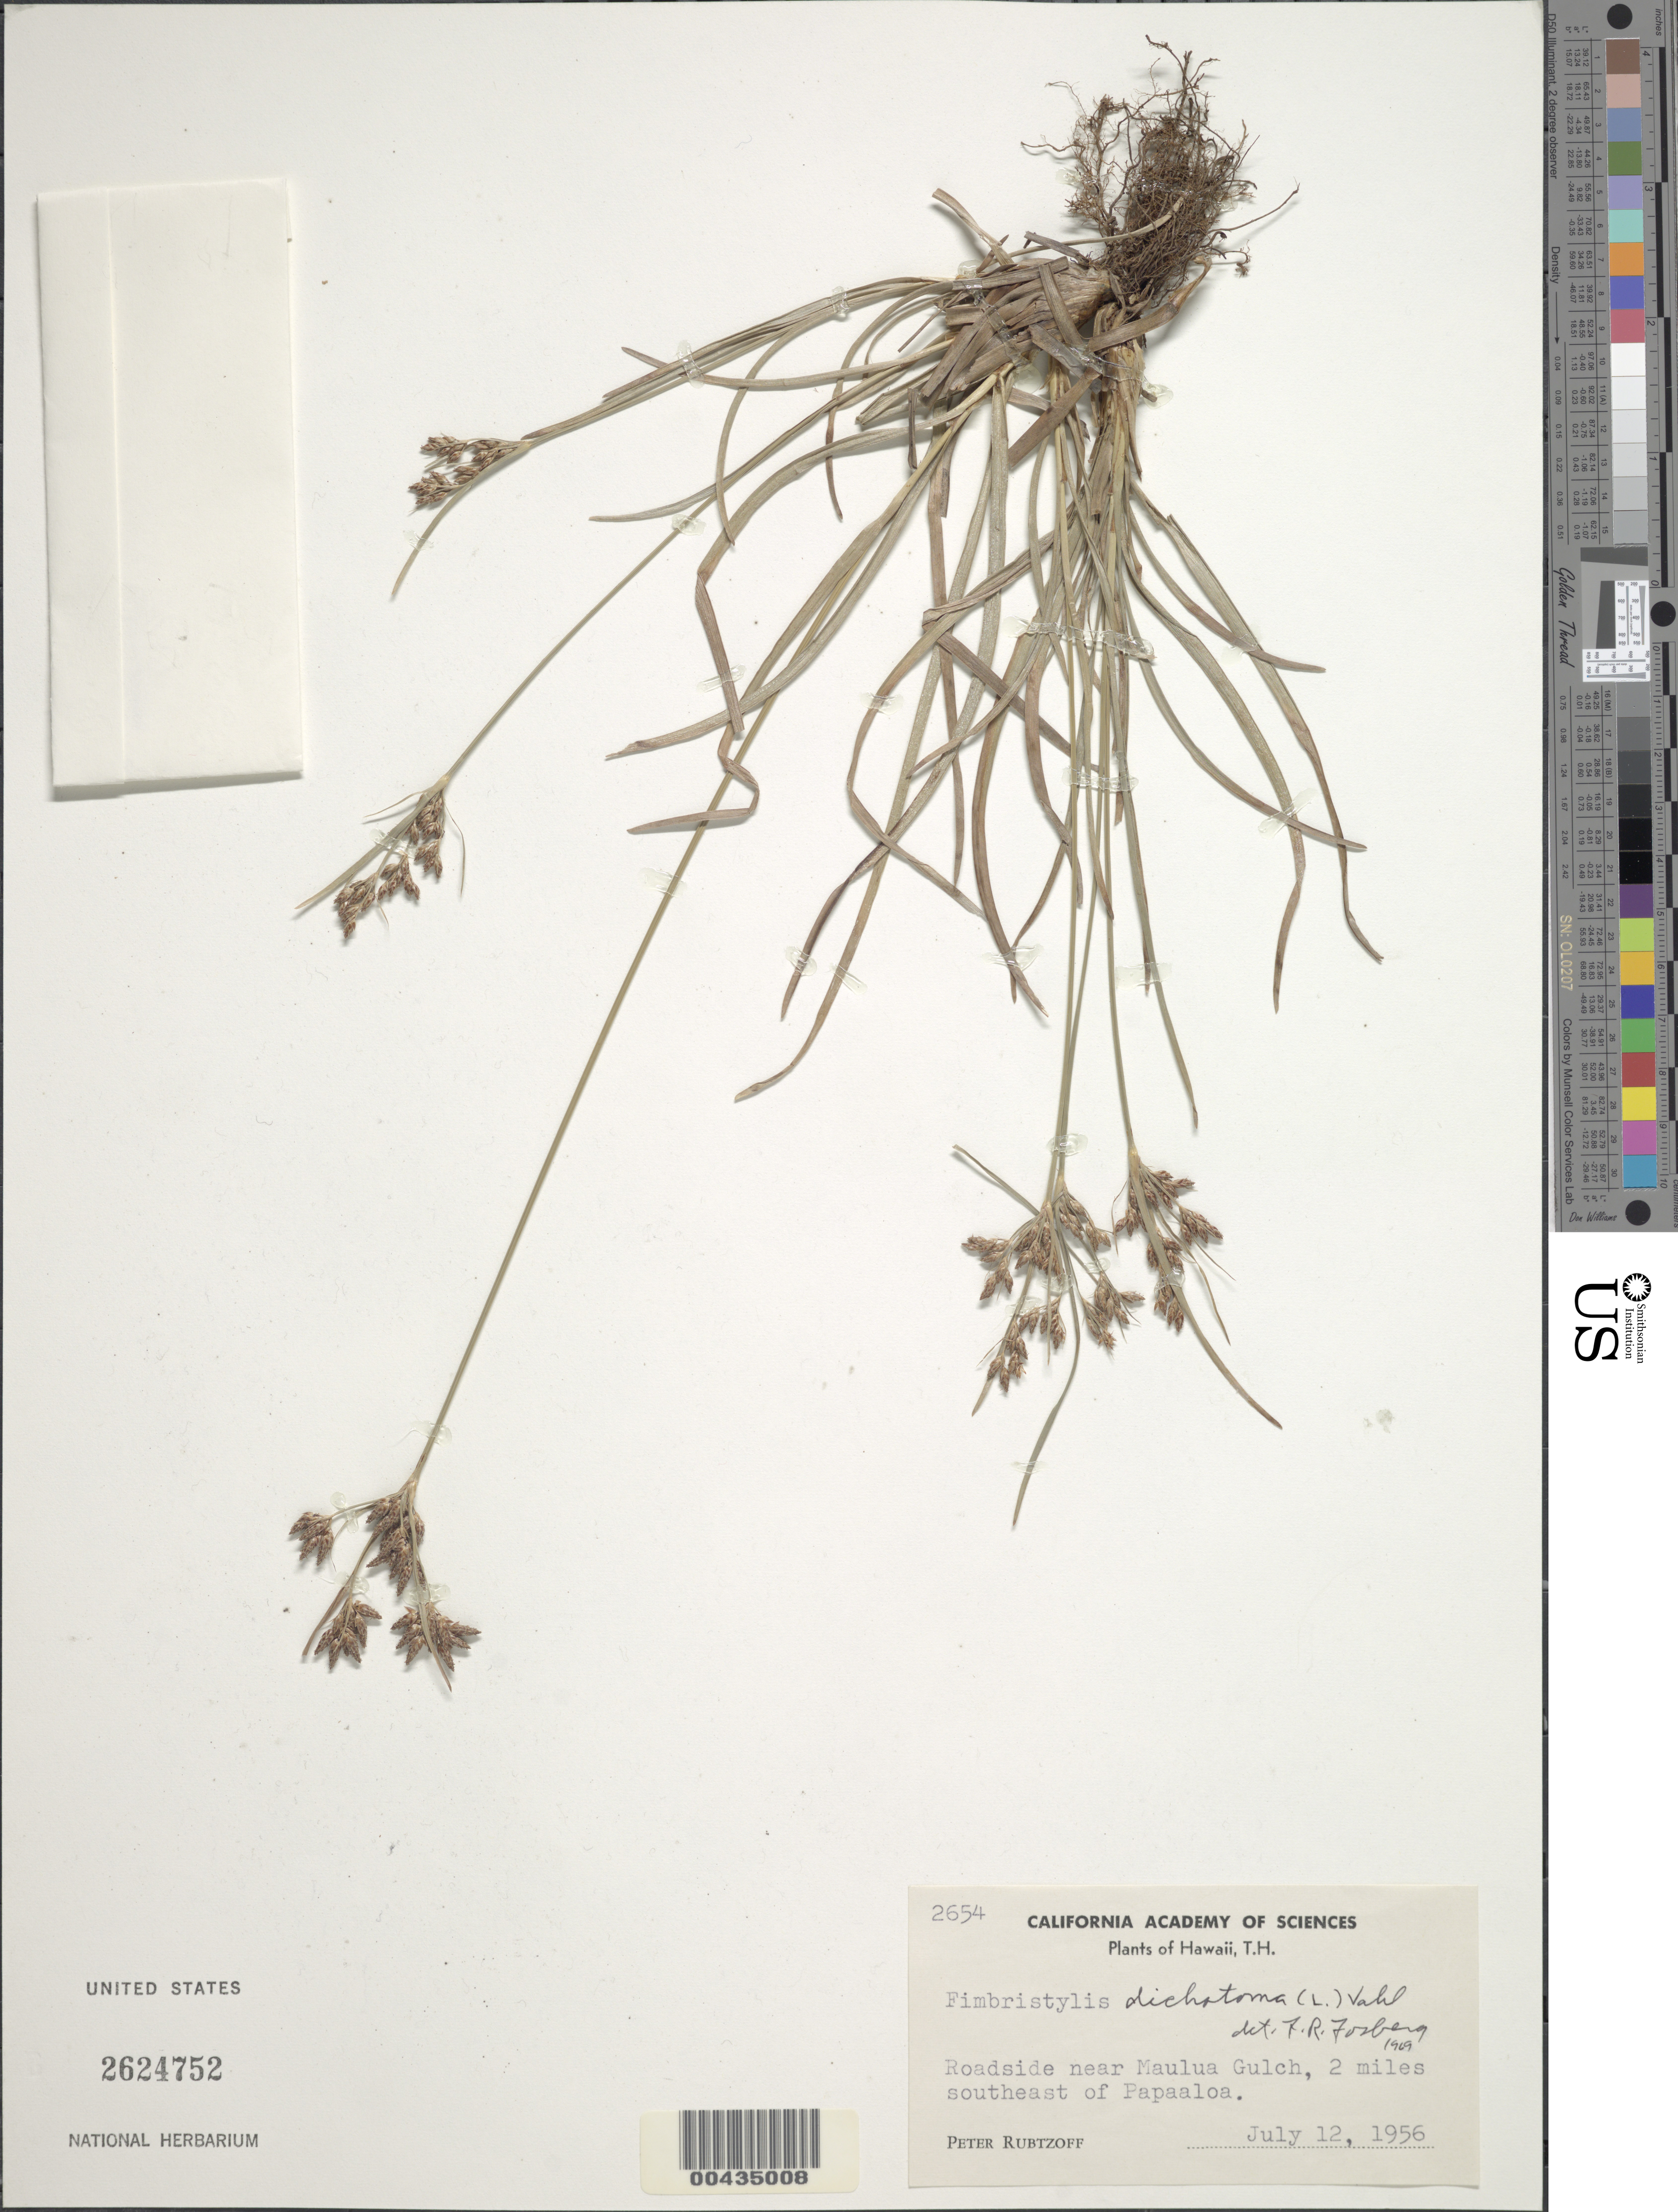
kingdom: Plantae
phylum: Tracheophyta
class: Liliopsida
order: Poales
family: Cyperaceae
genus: Fimbristylis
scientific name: Fimbristylis dichotoma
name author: (L.) Vahl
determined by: Fosberg, F. R.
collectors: P. Rubtzoff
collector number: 2654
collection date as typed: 12 Jul 1956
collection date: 1956-07-12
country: United States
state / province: Hawaii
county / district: Hawaii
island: Hawaii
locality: Near Maulua Gulch, 2 mi SE of Papaaloa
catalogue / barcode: US 2624752